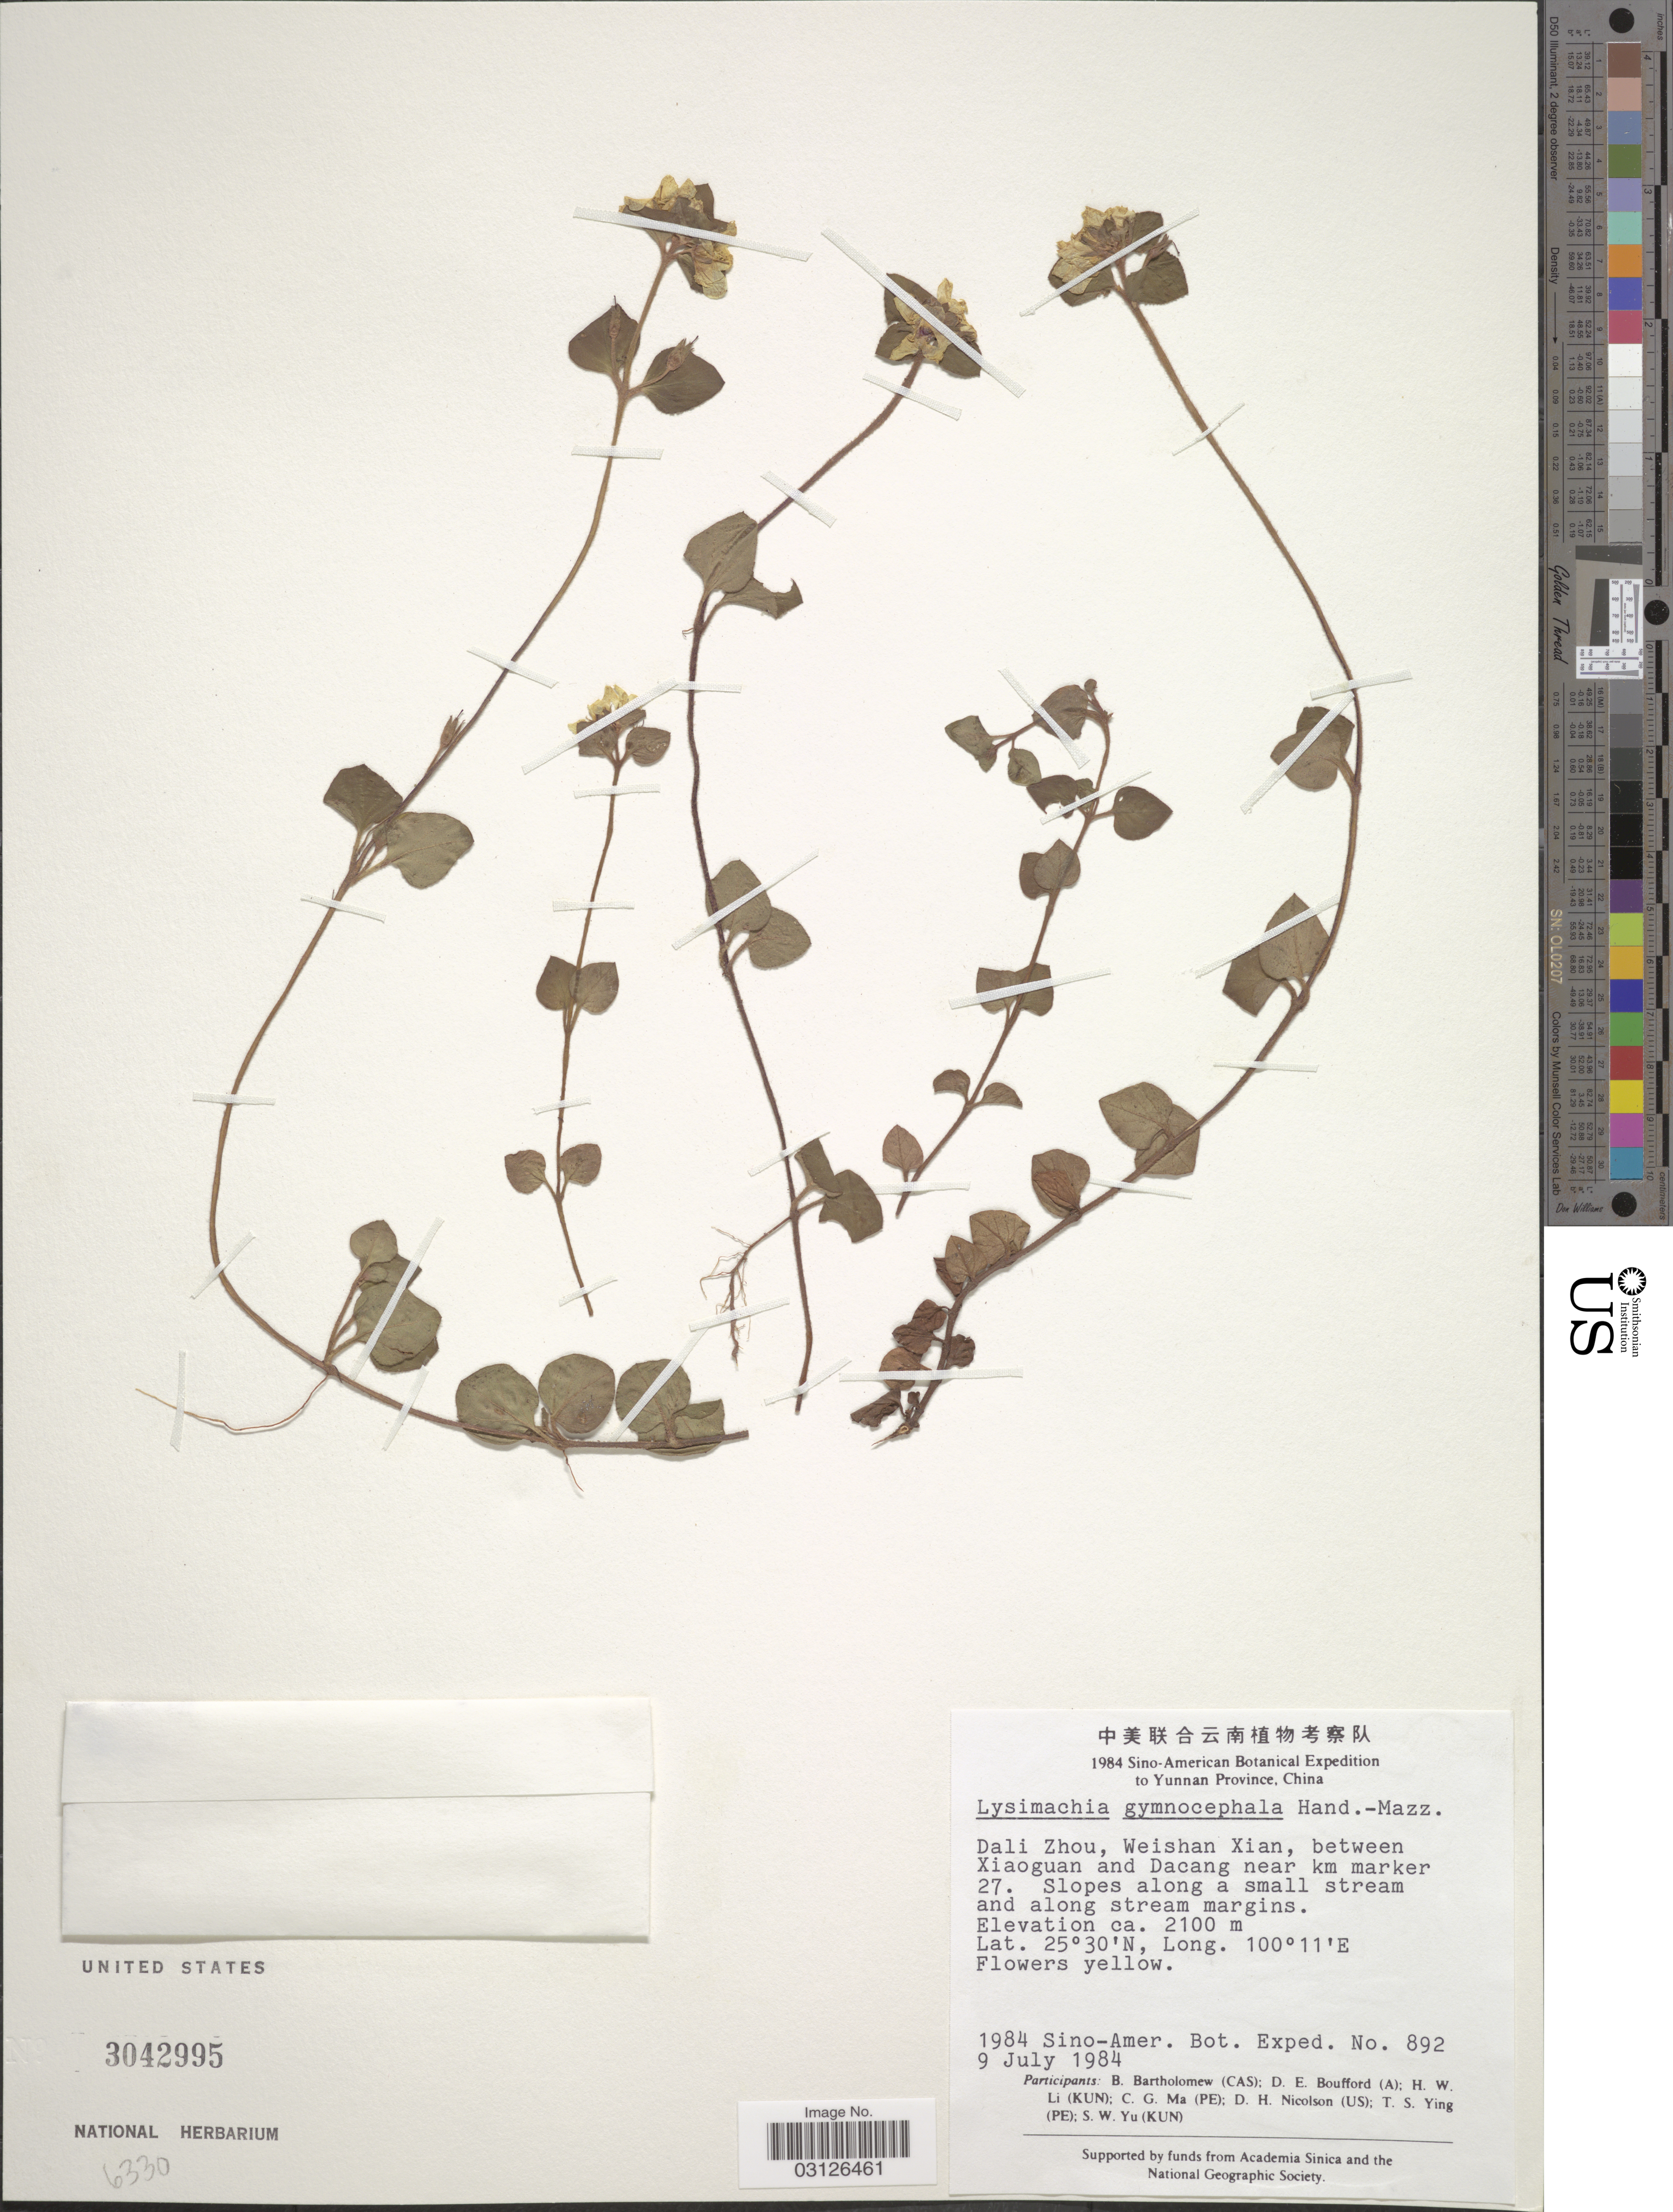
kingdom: Plantae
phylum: Tracheophyta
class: Magnoliopsida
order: Ericales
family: Primulaceae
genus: Lysimachia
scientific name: Lysimachia gymnocephala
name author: Hand.-Mazz.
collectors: Sino-Amer. Bot. Exped. 1984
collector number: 892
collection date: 1984-07-09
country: China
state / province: Yunnan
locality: Dali Zhou, Weishan Xian, between Xiaoguan and Decang near km marker 27.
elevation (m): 2100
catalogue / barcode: US 3042995